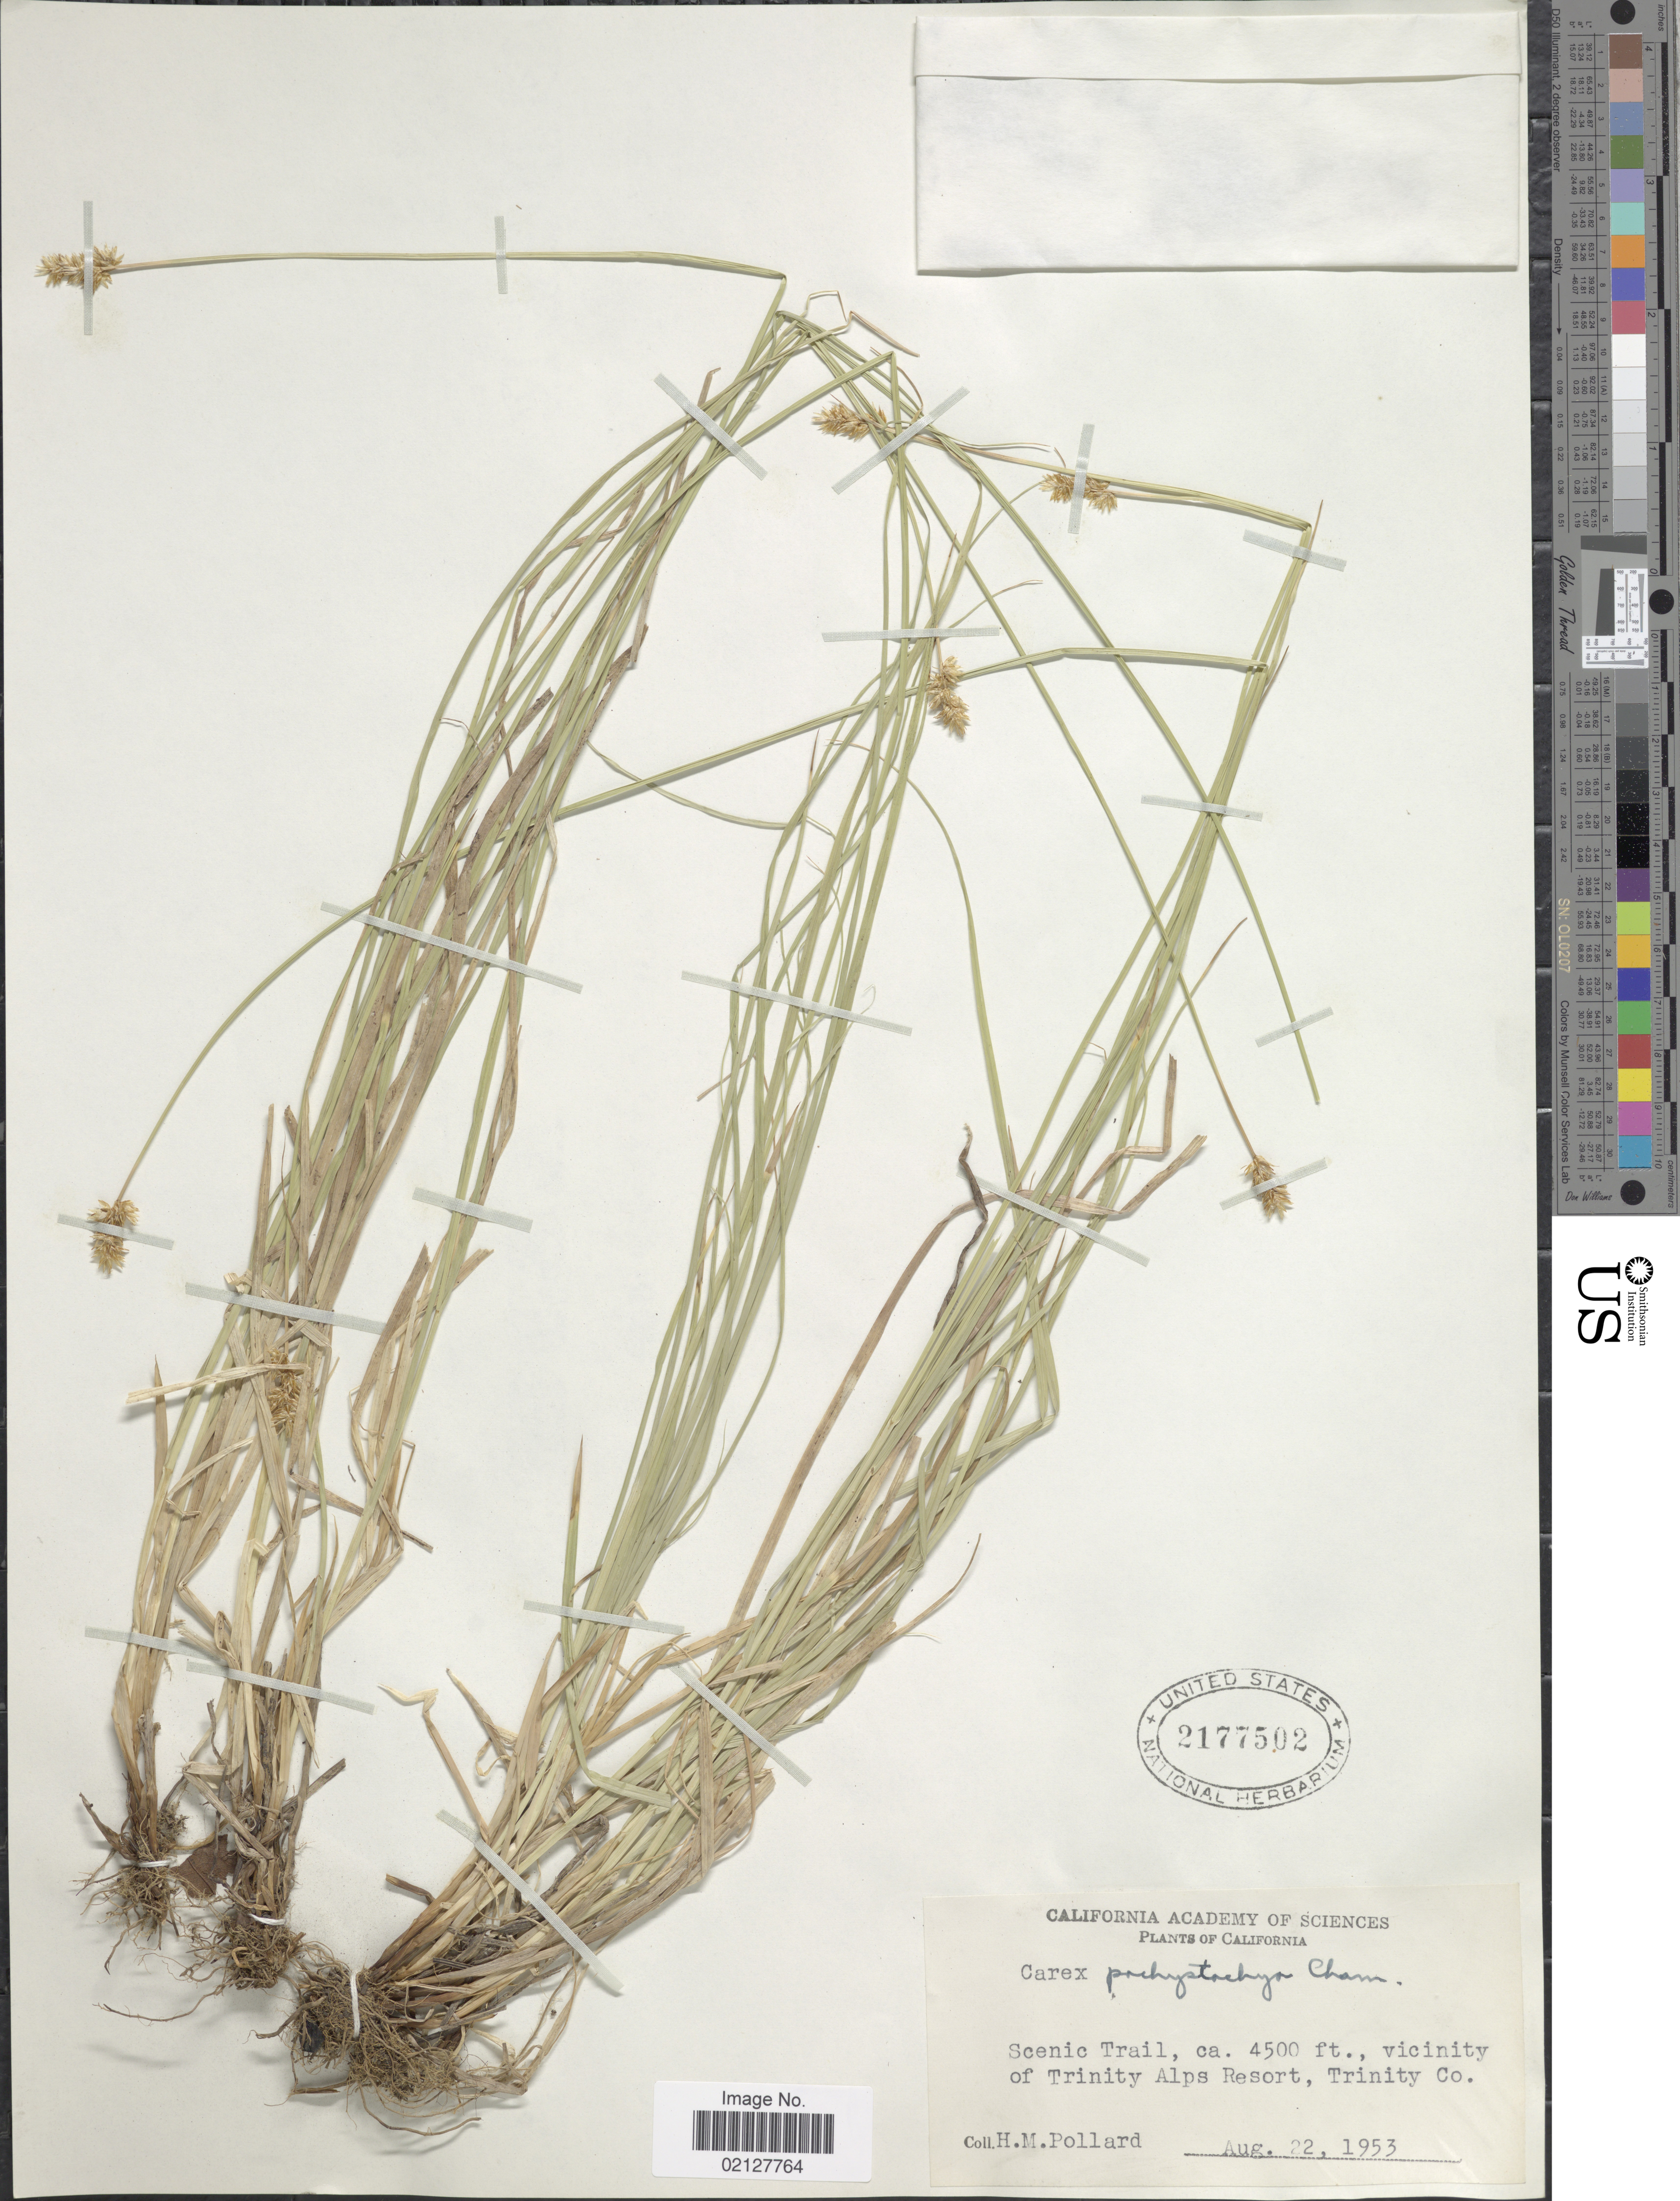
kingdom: Plantae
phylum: Tracheophyta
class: Liliopsida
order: Poales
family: Cyperaceae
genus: Carex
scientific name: Carex pachystachya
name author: Cham. ex Steud.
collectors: H. M. Pollard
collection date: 1953-08-22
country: United States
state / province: California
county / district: Trinity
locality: Scenic Trail, vicinity of Trinity Alps Resort, Trinity Co.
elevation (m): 1372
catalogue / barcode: US 2177502